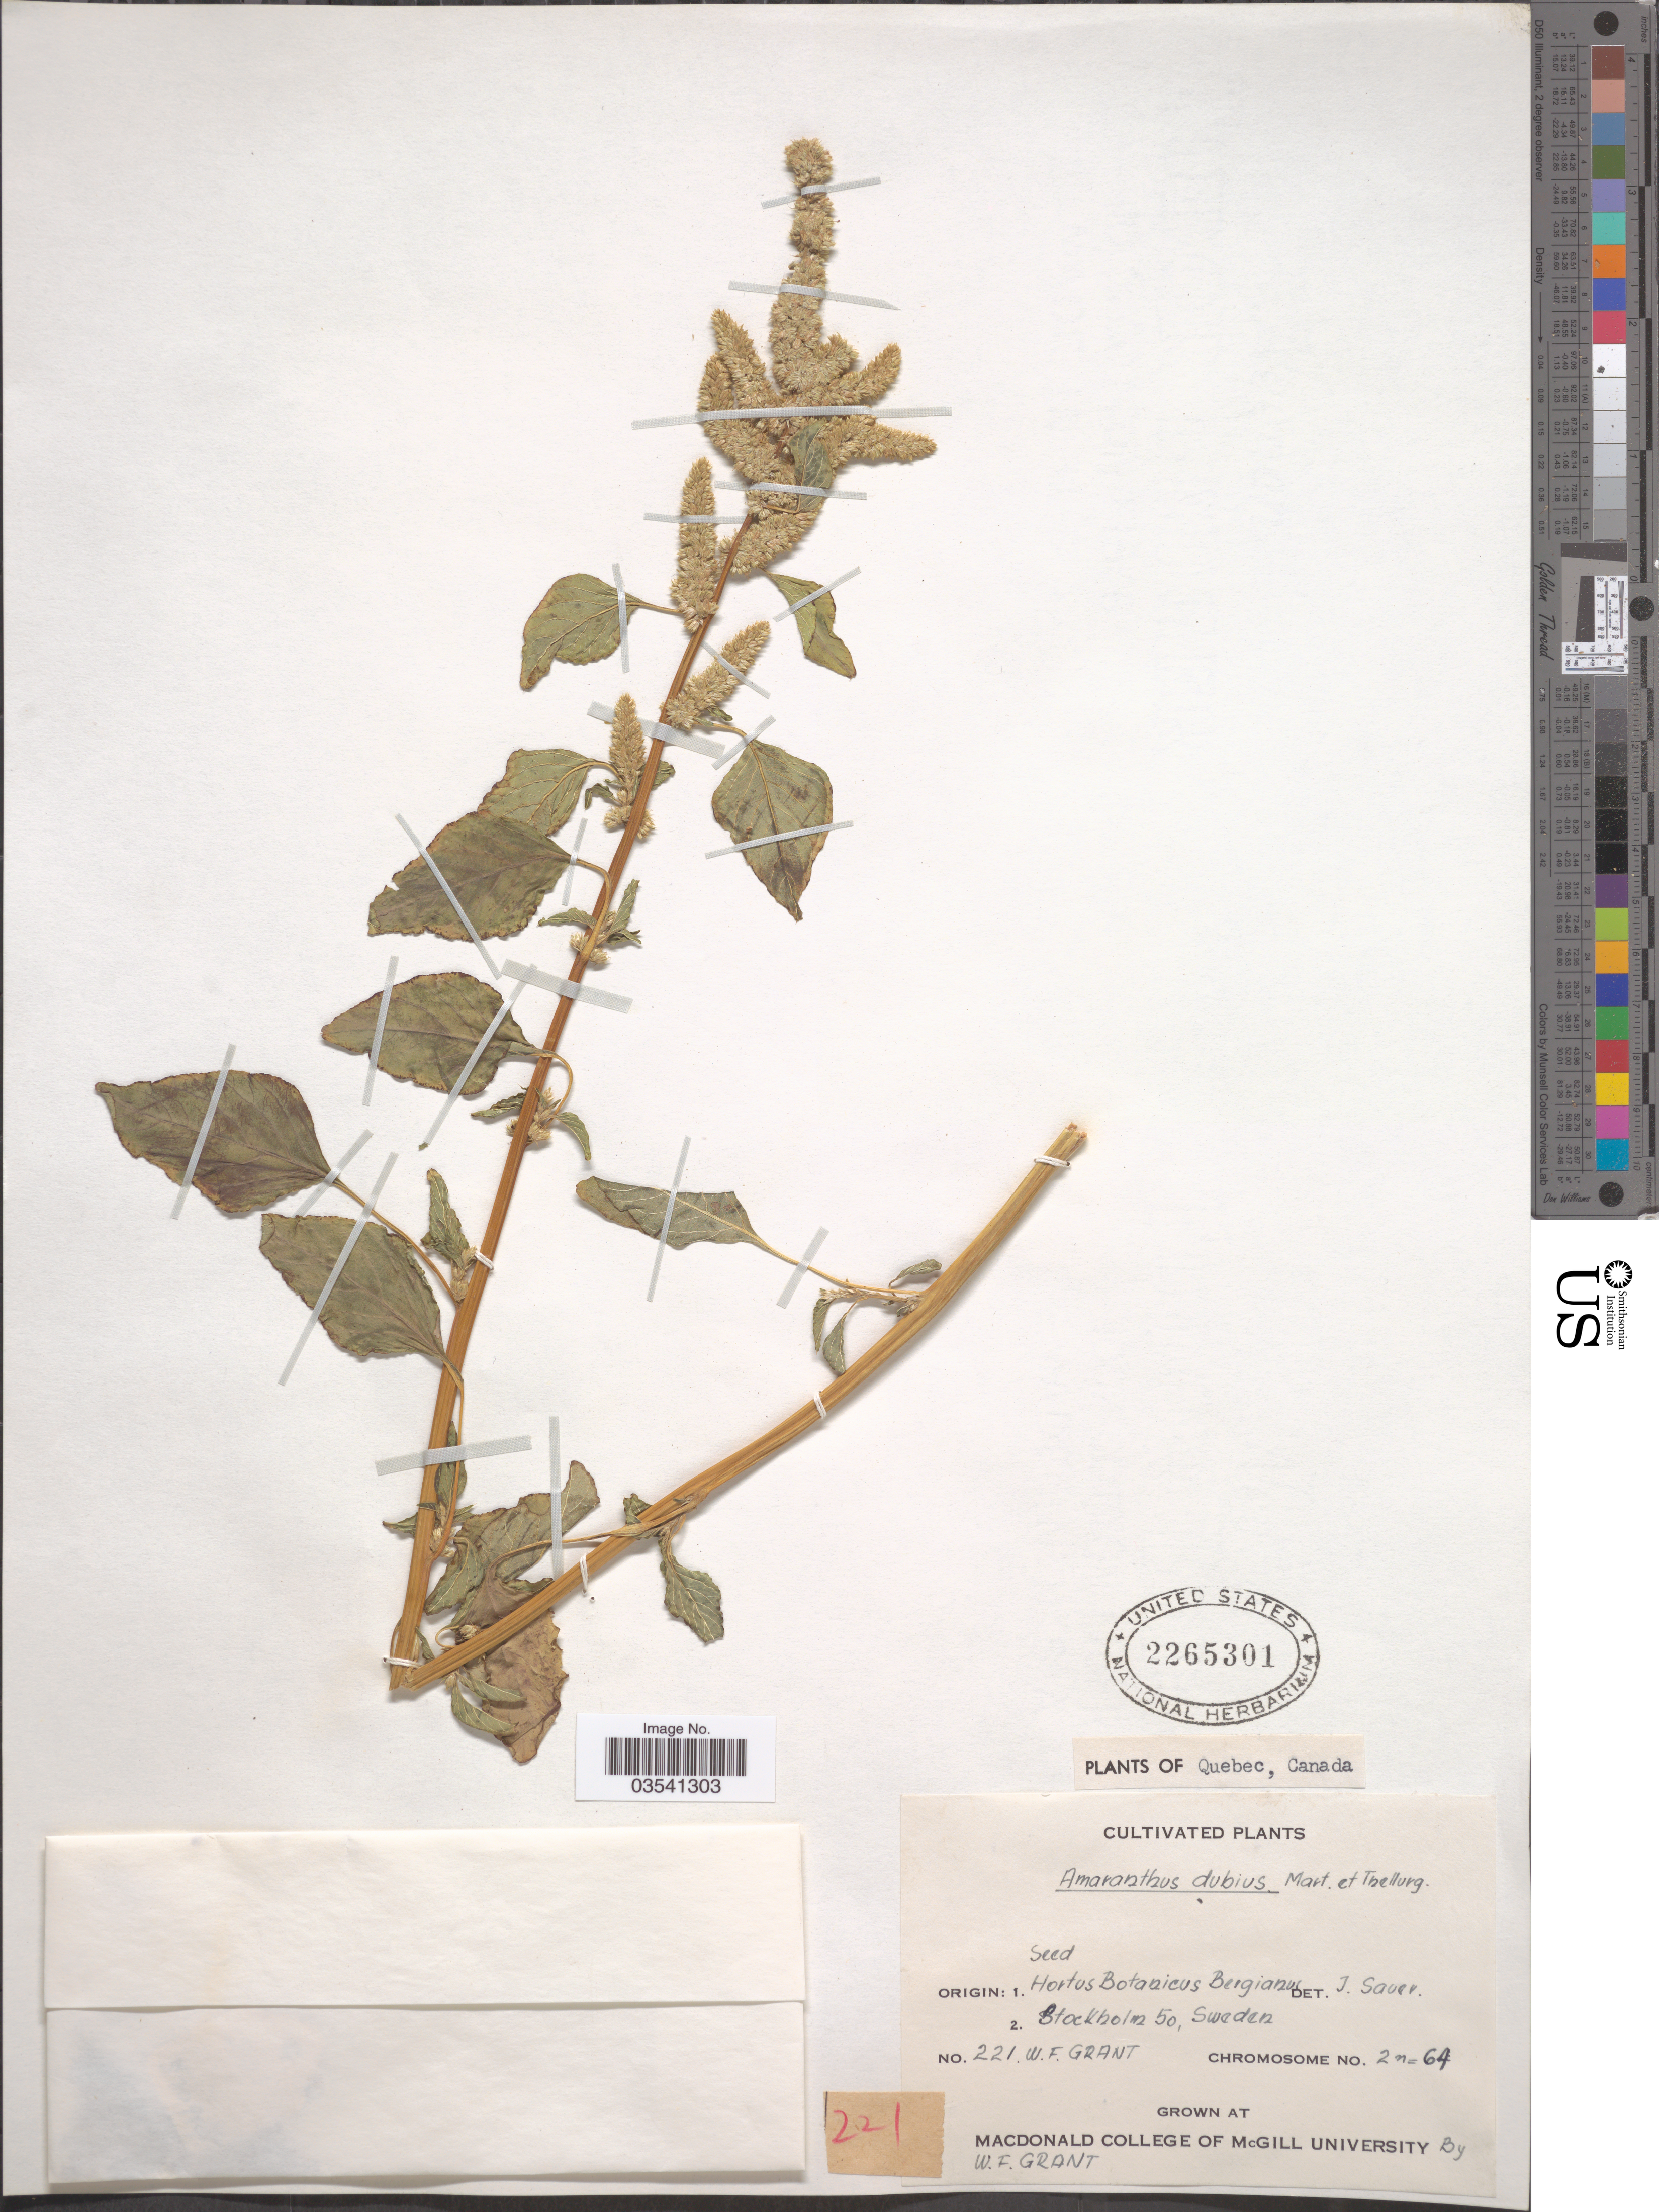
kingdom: Plantae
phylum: Tracheophyta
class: Magnoliopsida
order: Caryophyllales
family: Amaranthaceae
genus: Amaranthus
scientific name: Amaranthus dubius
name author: Mart. ex Thell.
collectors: W. Grant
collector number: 221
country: Canada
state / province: Quebec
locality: Grown at MacDonald College of McGill University.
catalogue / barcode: US 2265301